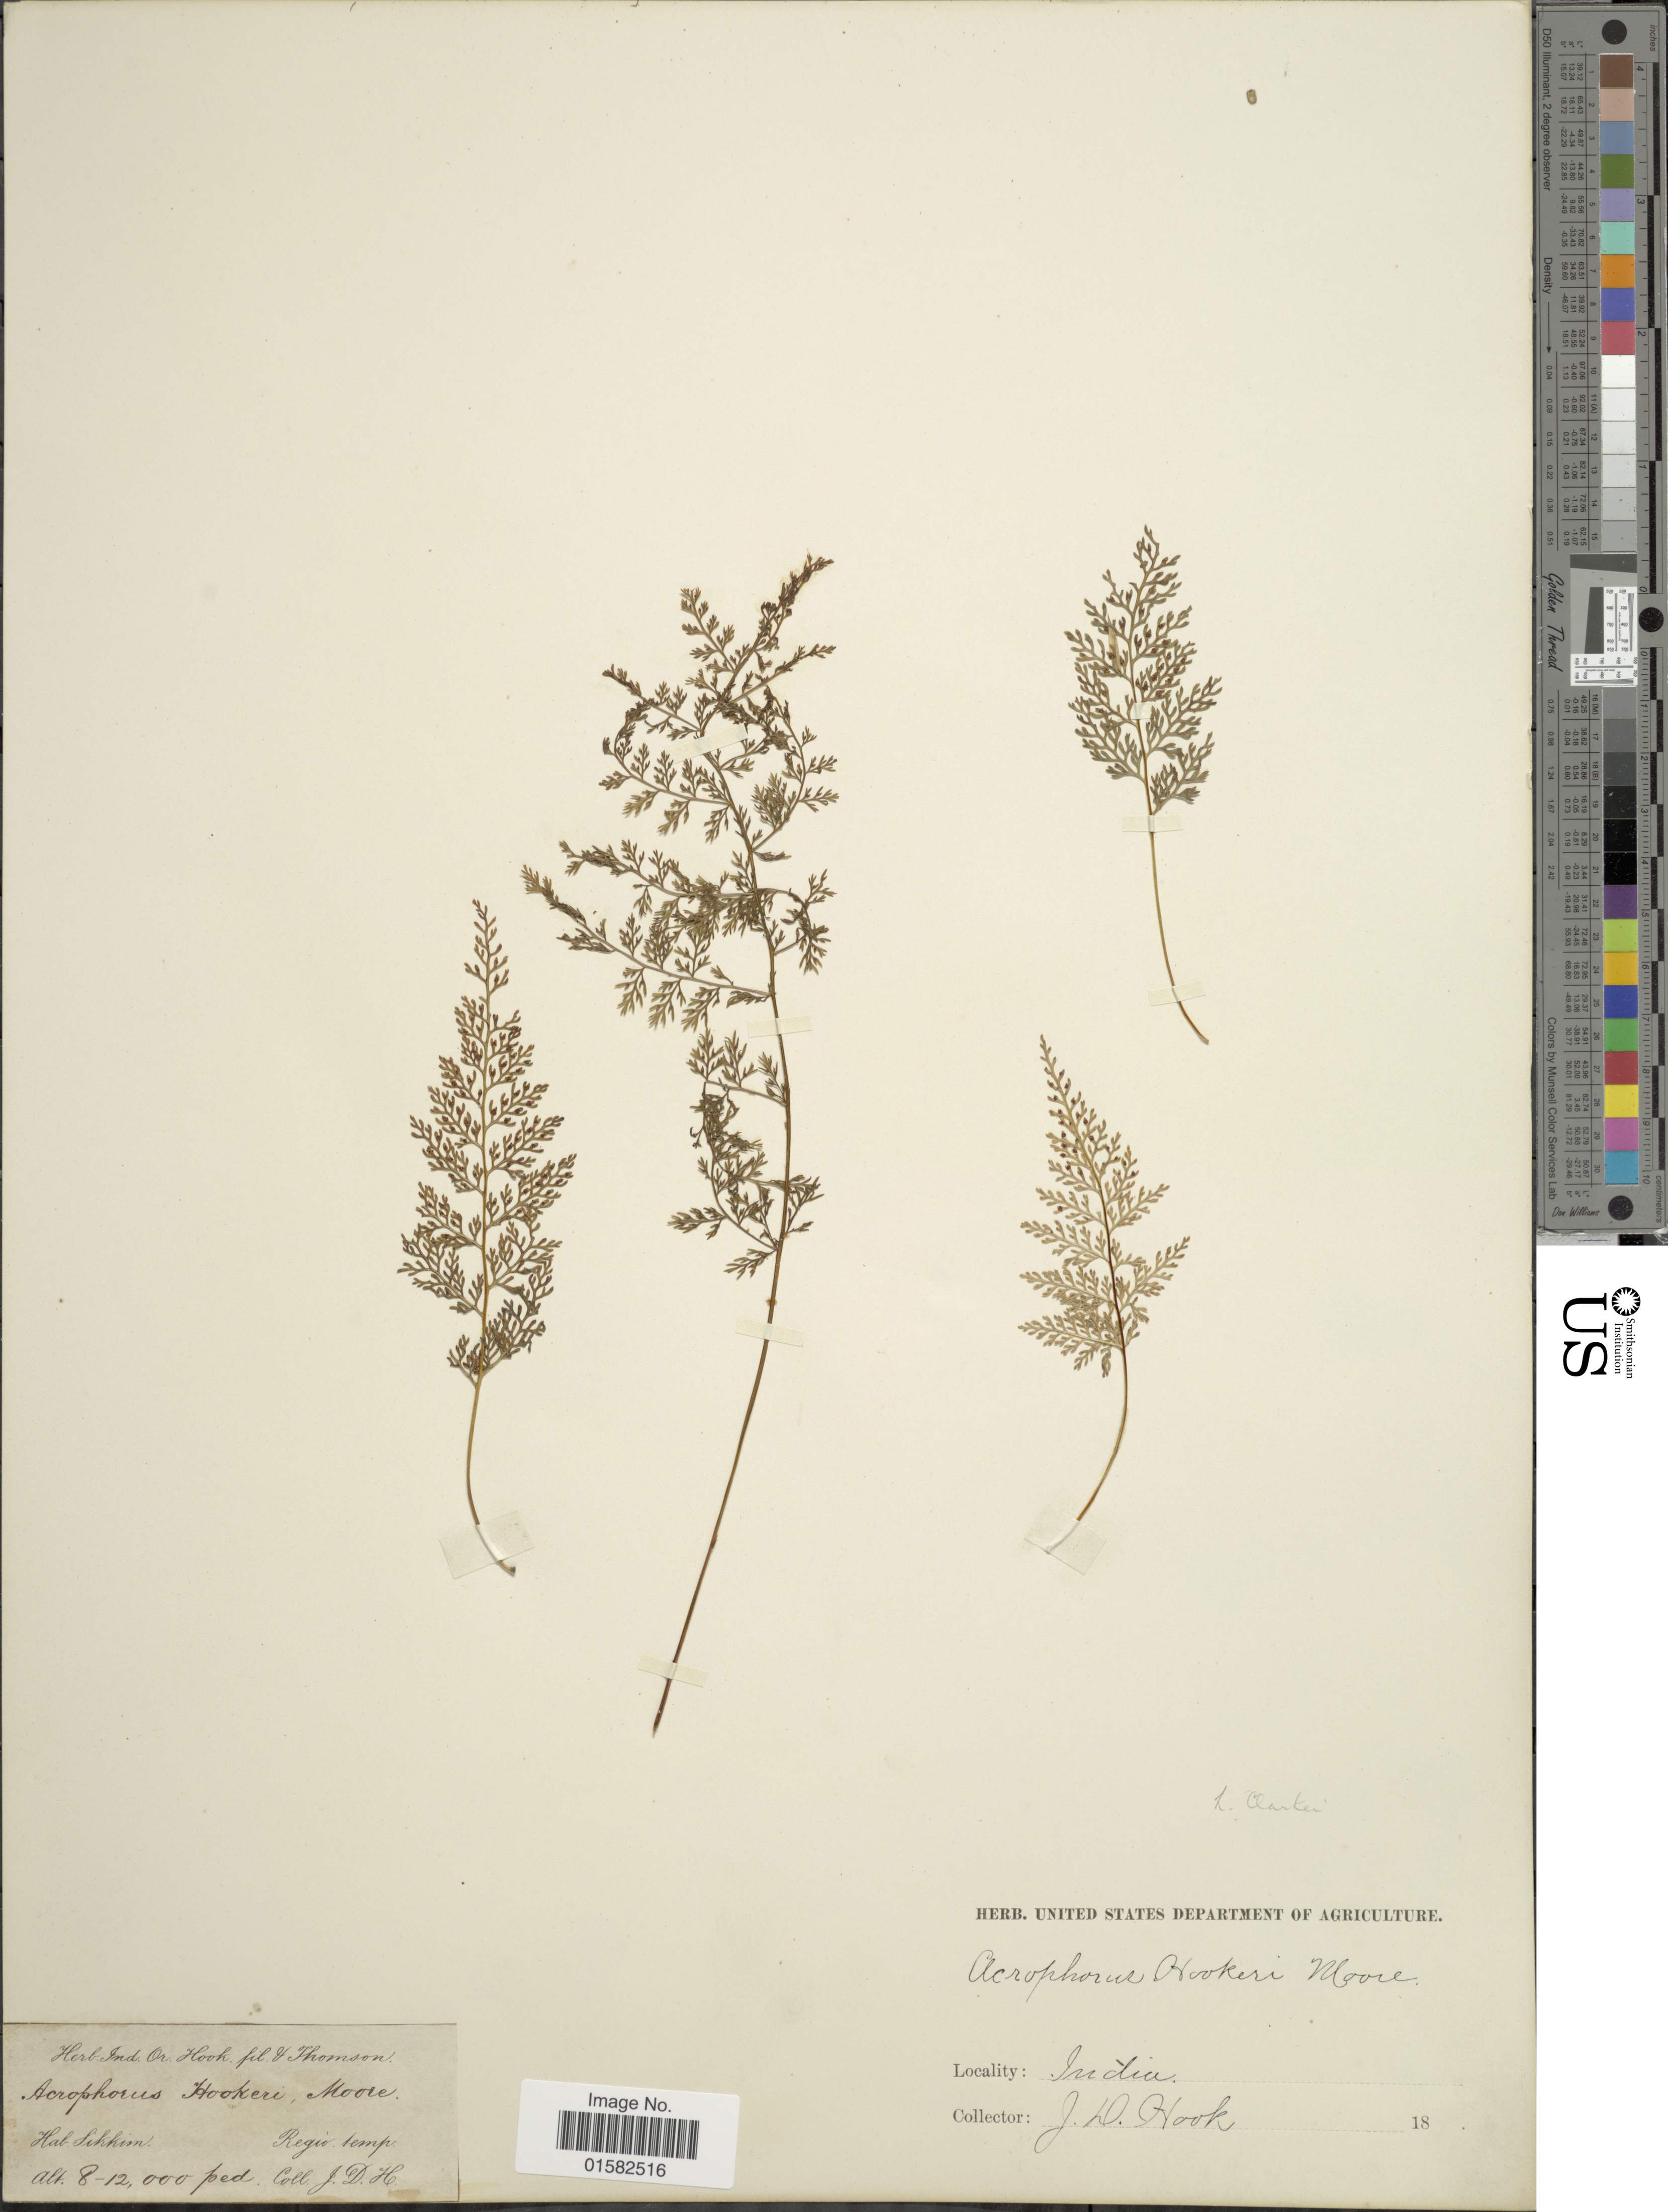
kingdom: Plantae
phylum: Tracheophyta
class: Polypodiopsida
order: Polypodiales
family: Davalliaceae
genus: Araiostegiella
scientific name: Araiostegiella hookeri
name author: (Bedd.) Fraser-Jenk.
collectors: J. D. Hooker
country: India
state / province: Sikkim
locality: Regio Temp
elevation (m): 2